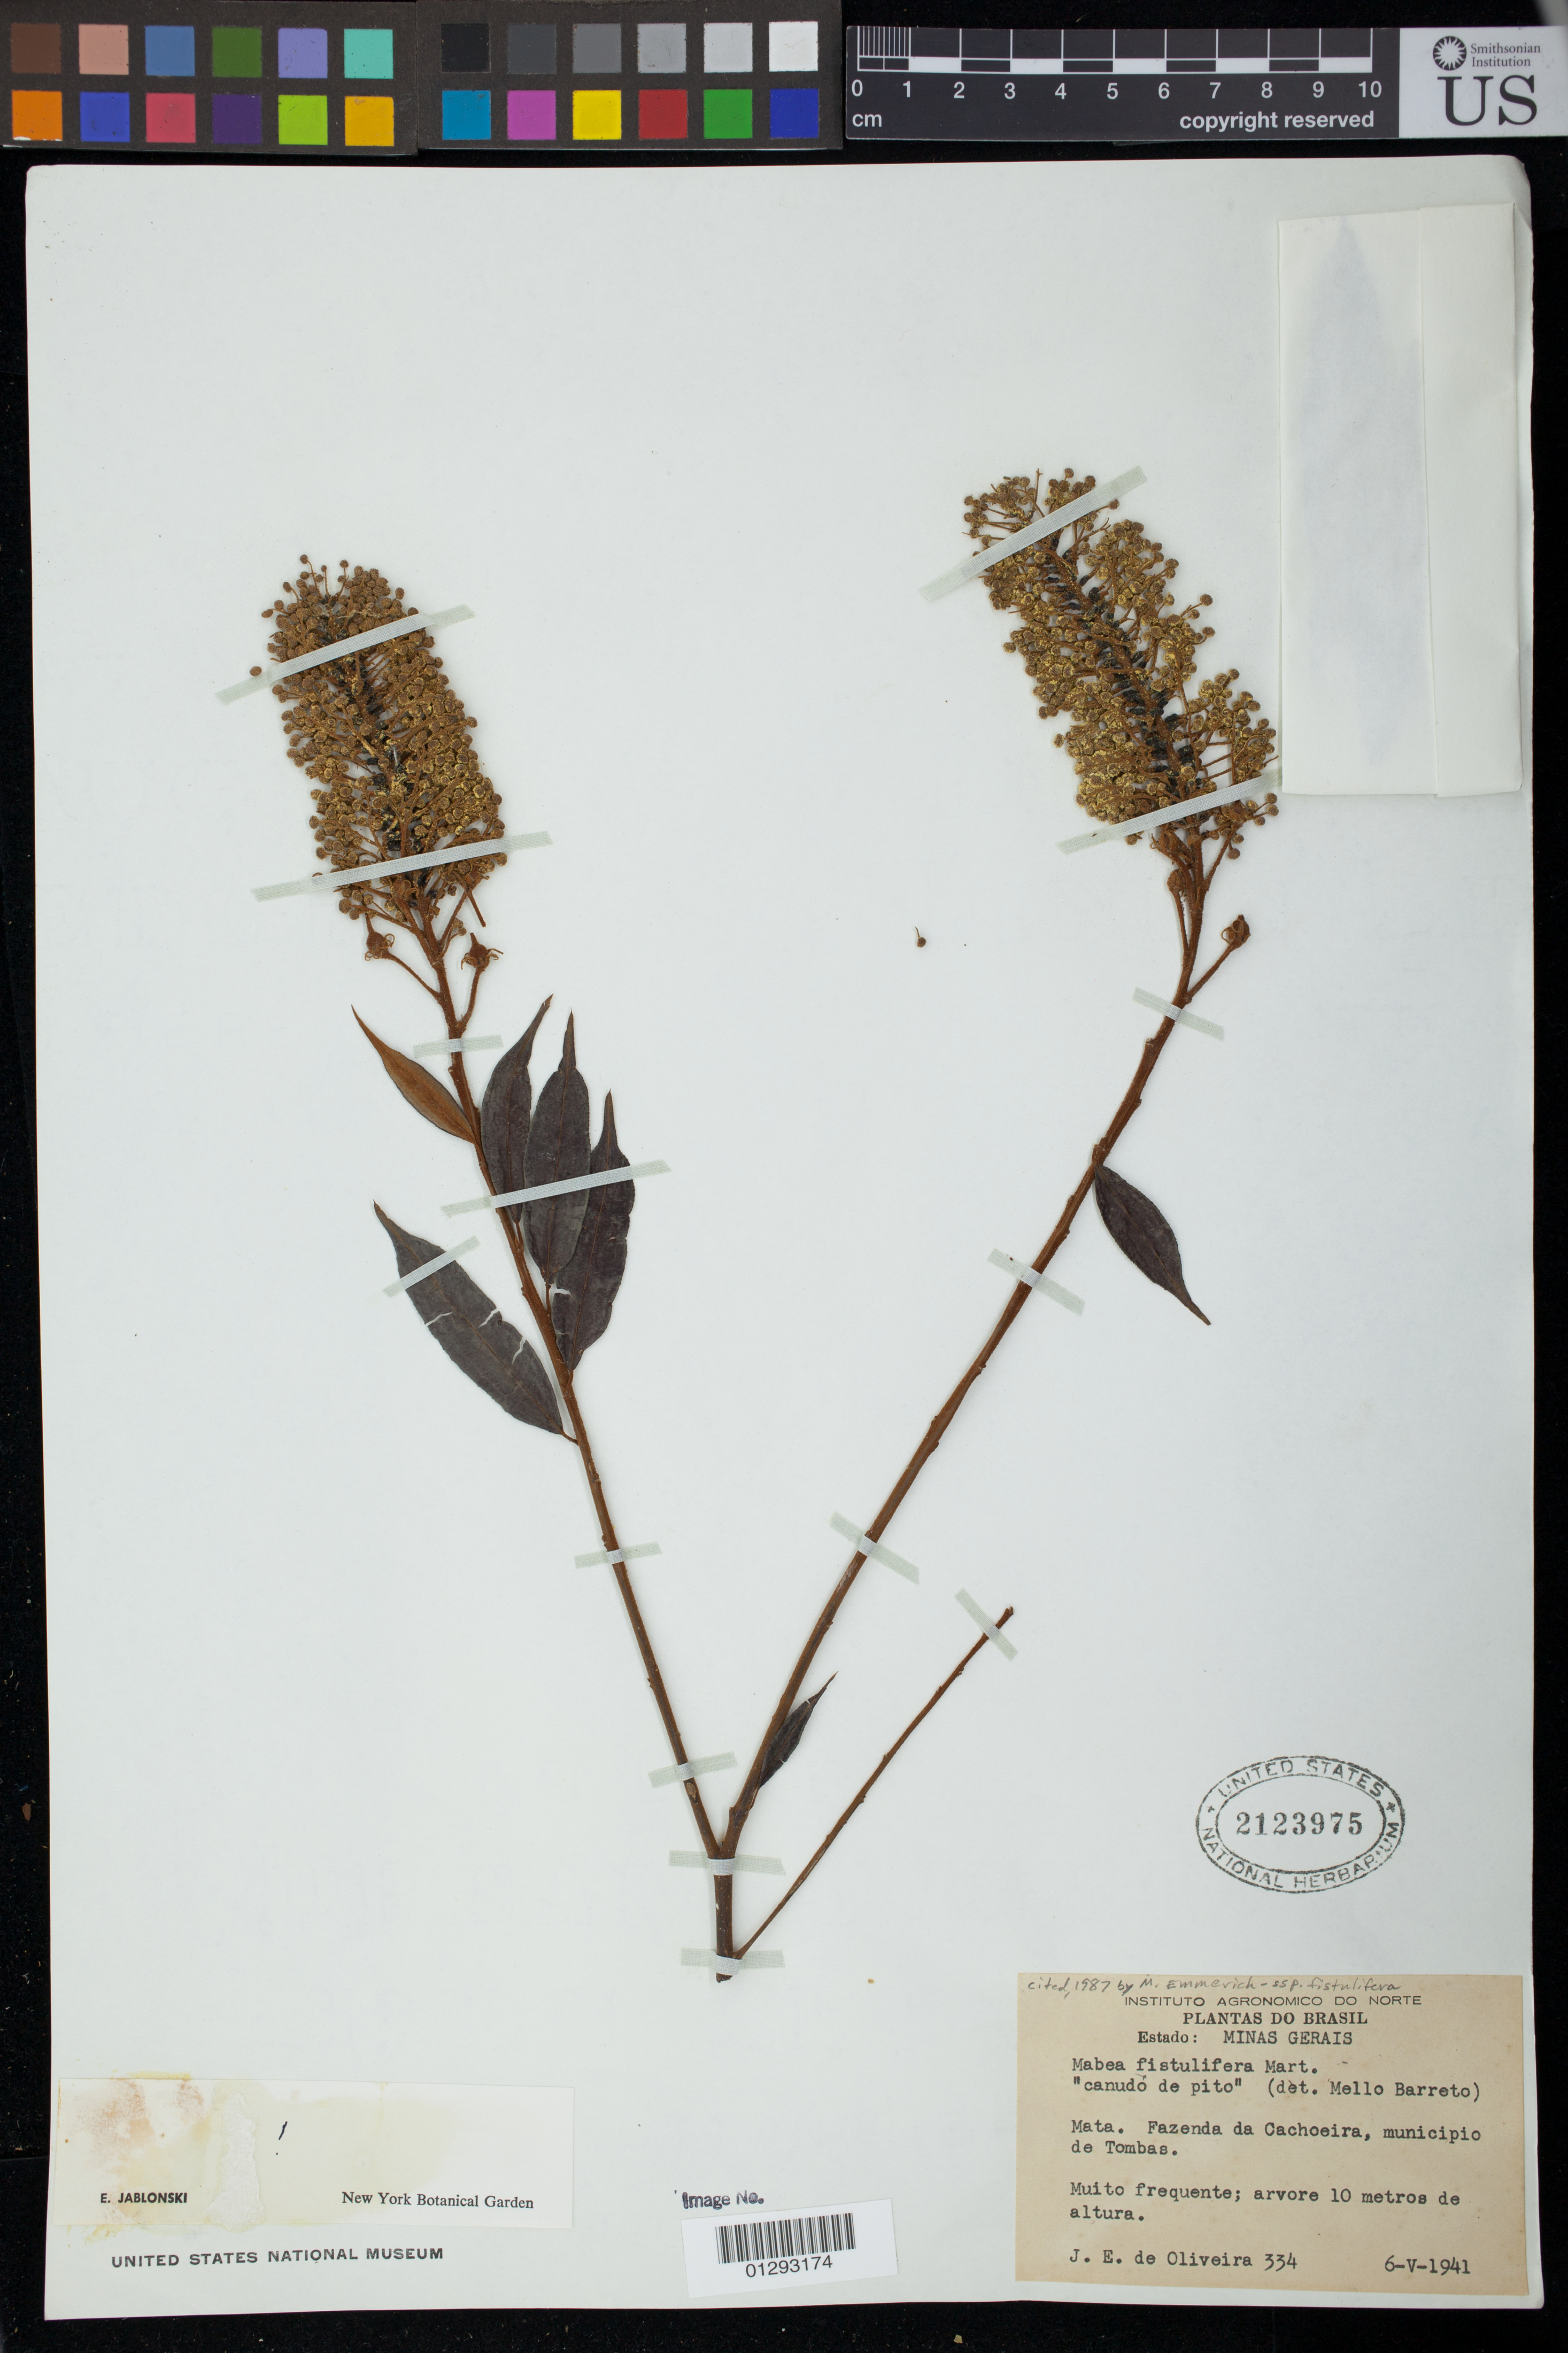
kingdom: Plantae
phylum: Tracheophyta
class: Magnoliopsida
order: Malpighiales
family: Euphorbiaceae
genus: Mabea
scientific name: Mabea fistulifera subsp. fistulifera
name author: Mart.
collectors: J. E. d. Oliveira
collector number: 334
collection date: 1941-05-06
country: Brazil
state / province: Minas Gerais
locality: Mata. Fazenda da Cachoeira, municipio de Tombas.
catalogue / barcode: US 2123975